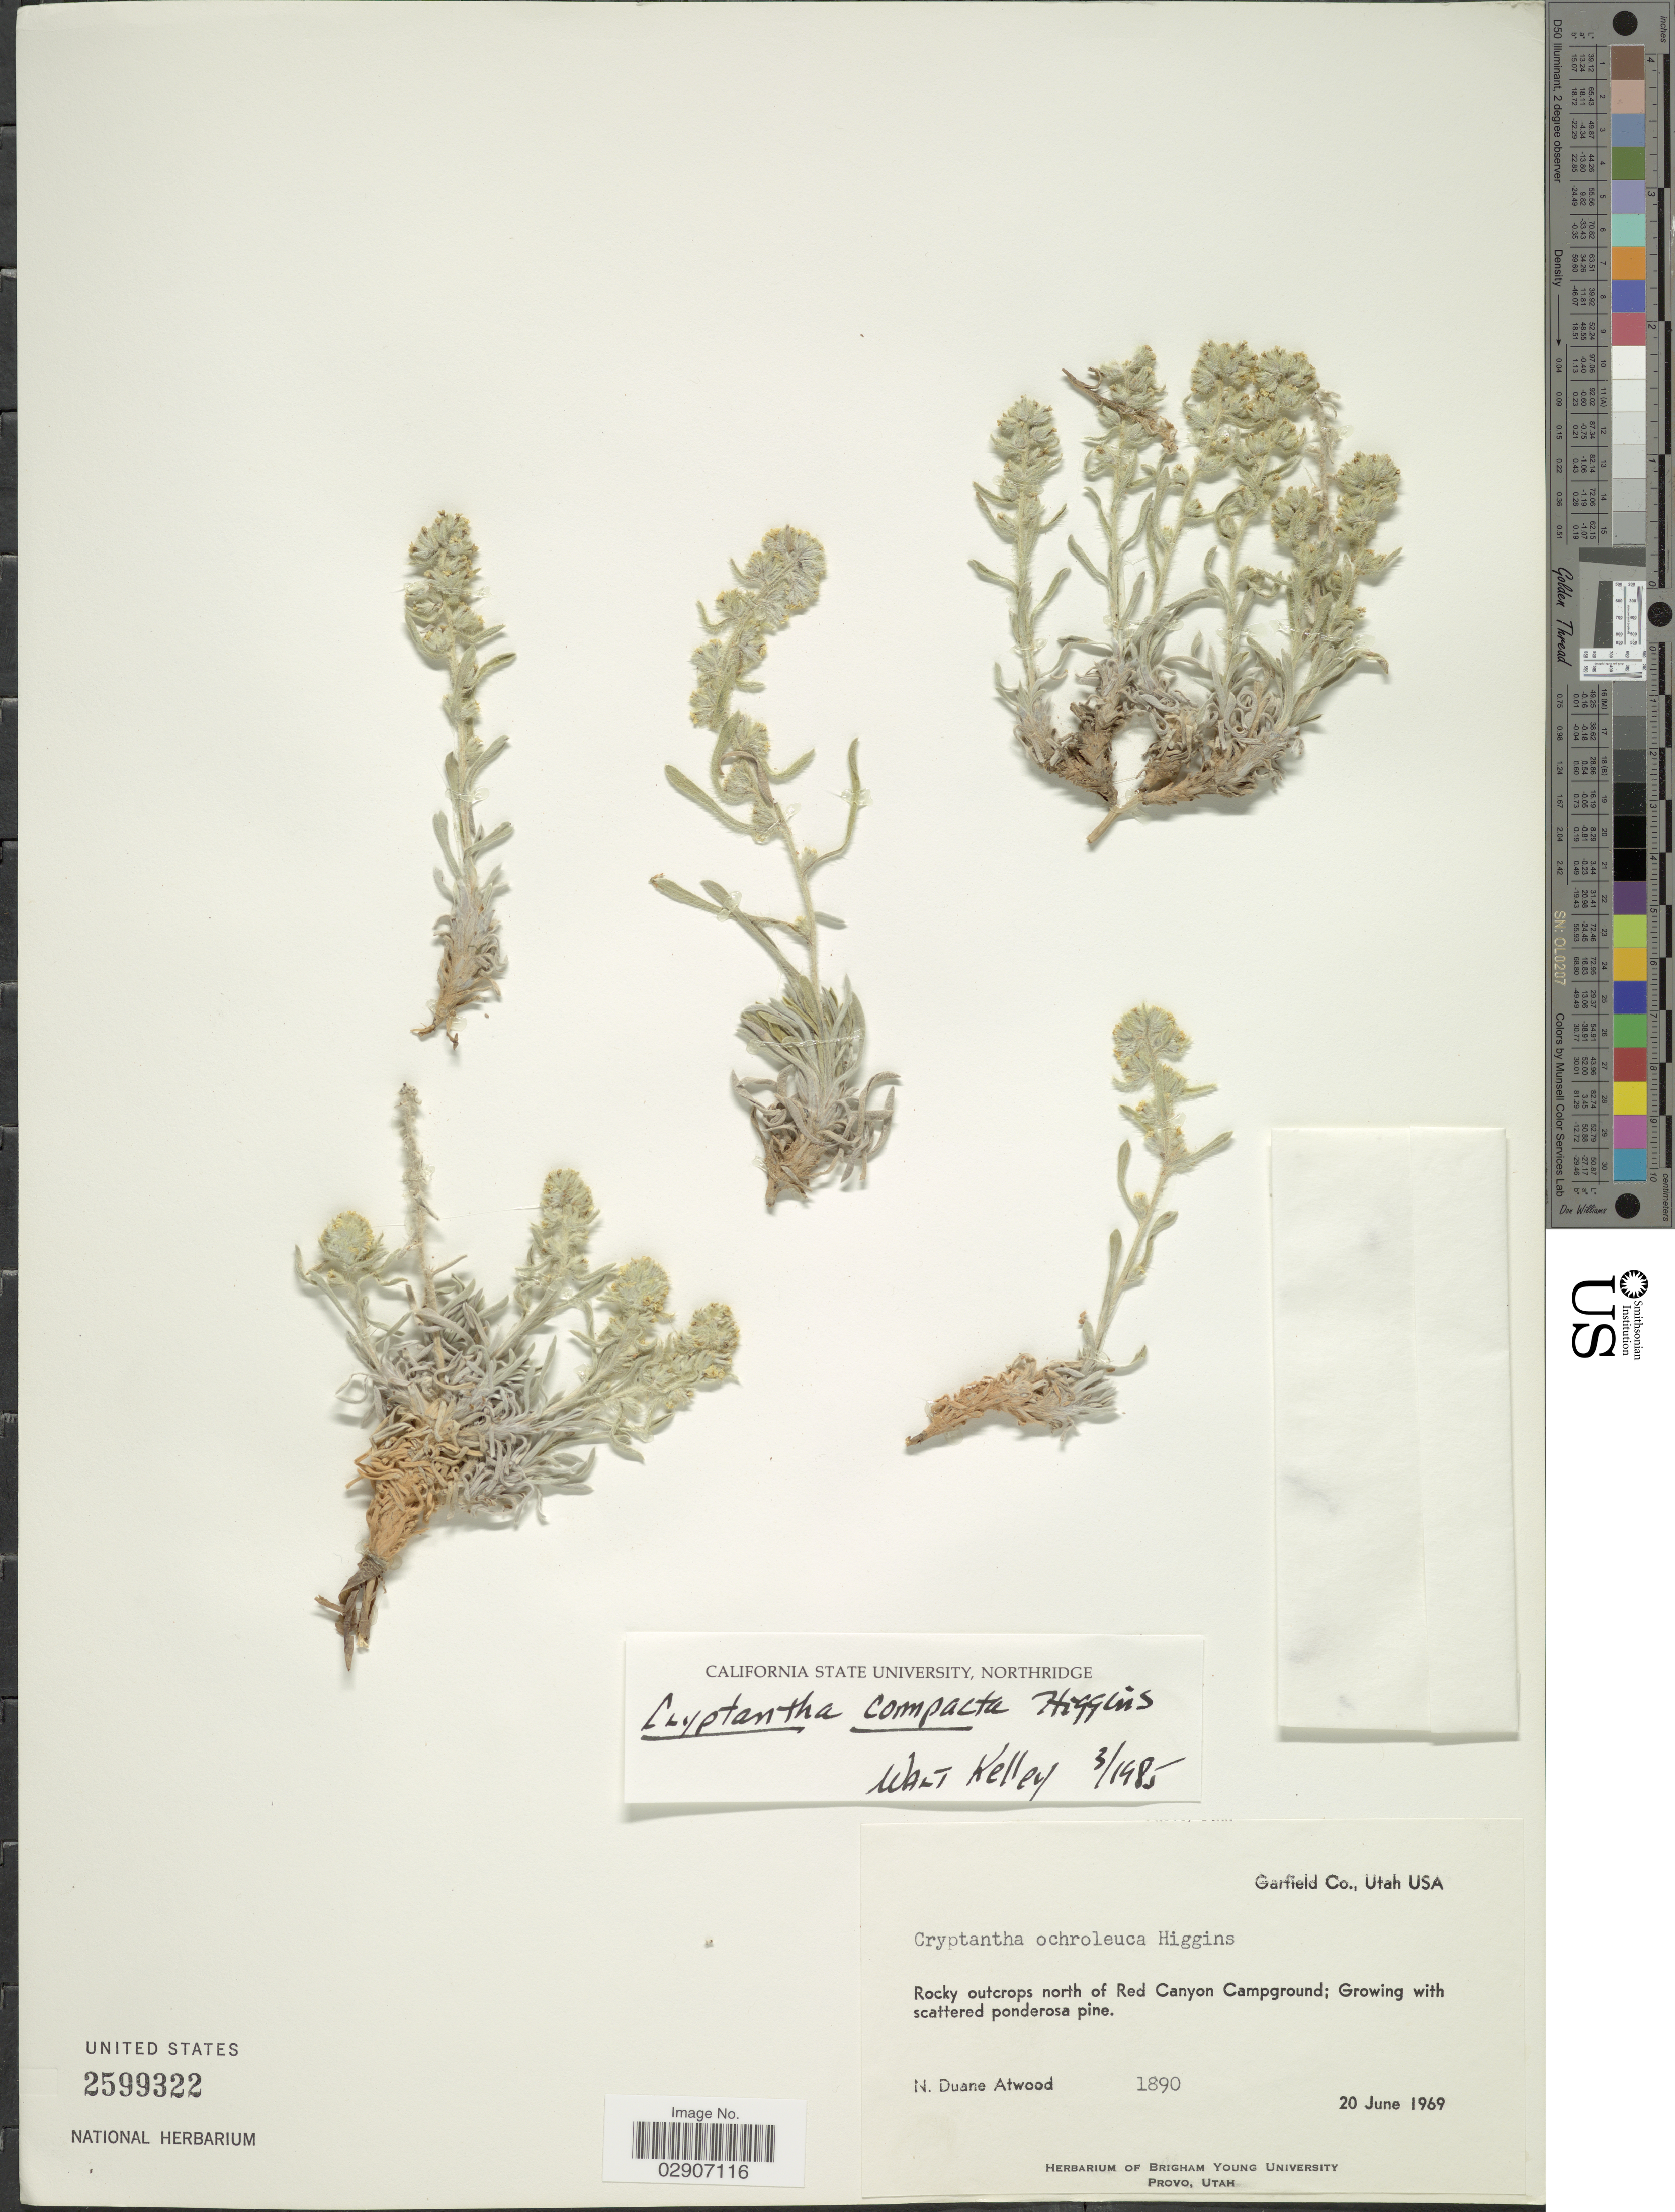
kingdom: Plantae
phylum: Tracheophyta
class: Magnoliopsida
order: Boraginales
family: Boraginaceae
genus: Cryptantha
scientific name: Cryptantha compacta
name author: L.C. Higgins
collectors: N. Atwood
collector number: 1890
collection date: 1969-06-20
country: United States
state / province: Utah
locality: Garfield Co. Rocky outcrops north of Red Canyon Campground.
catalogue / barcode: US 2599322